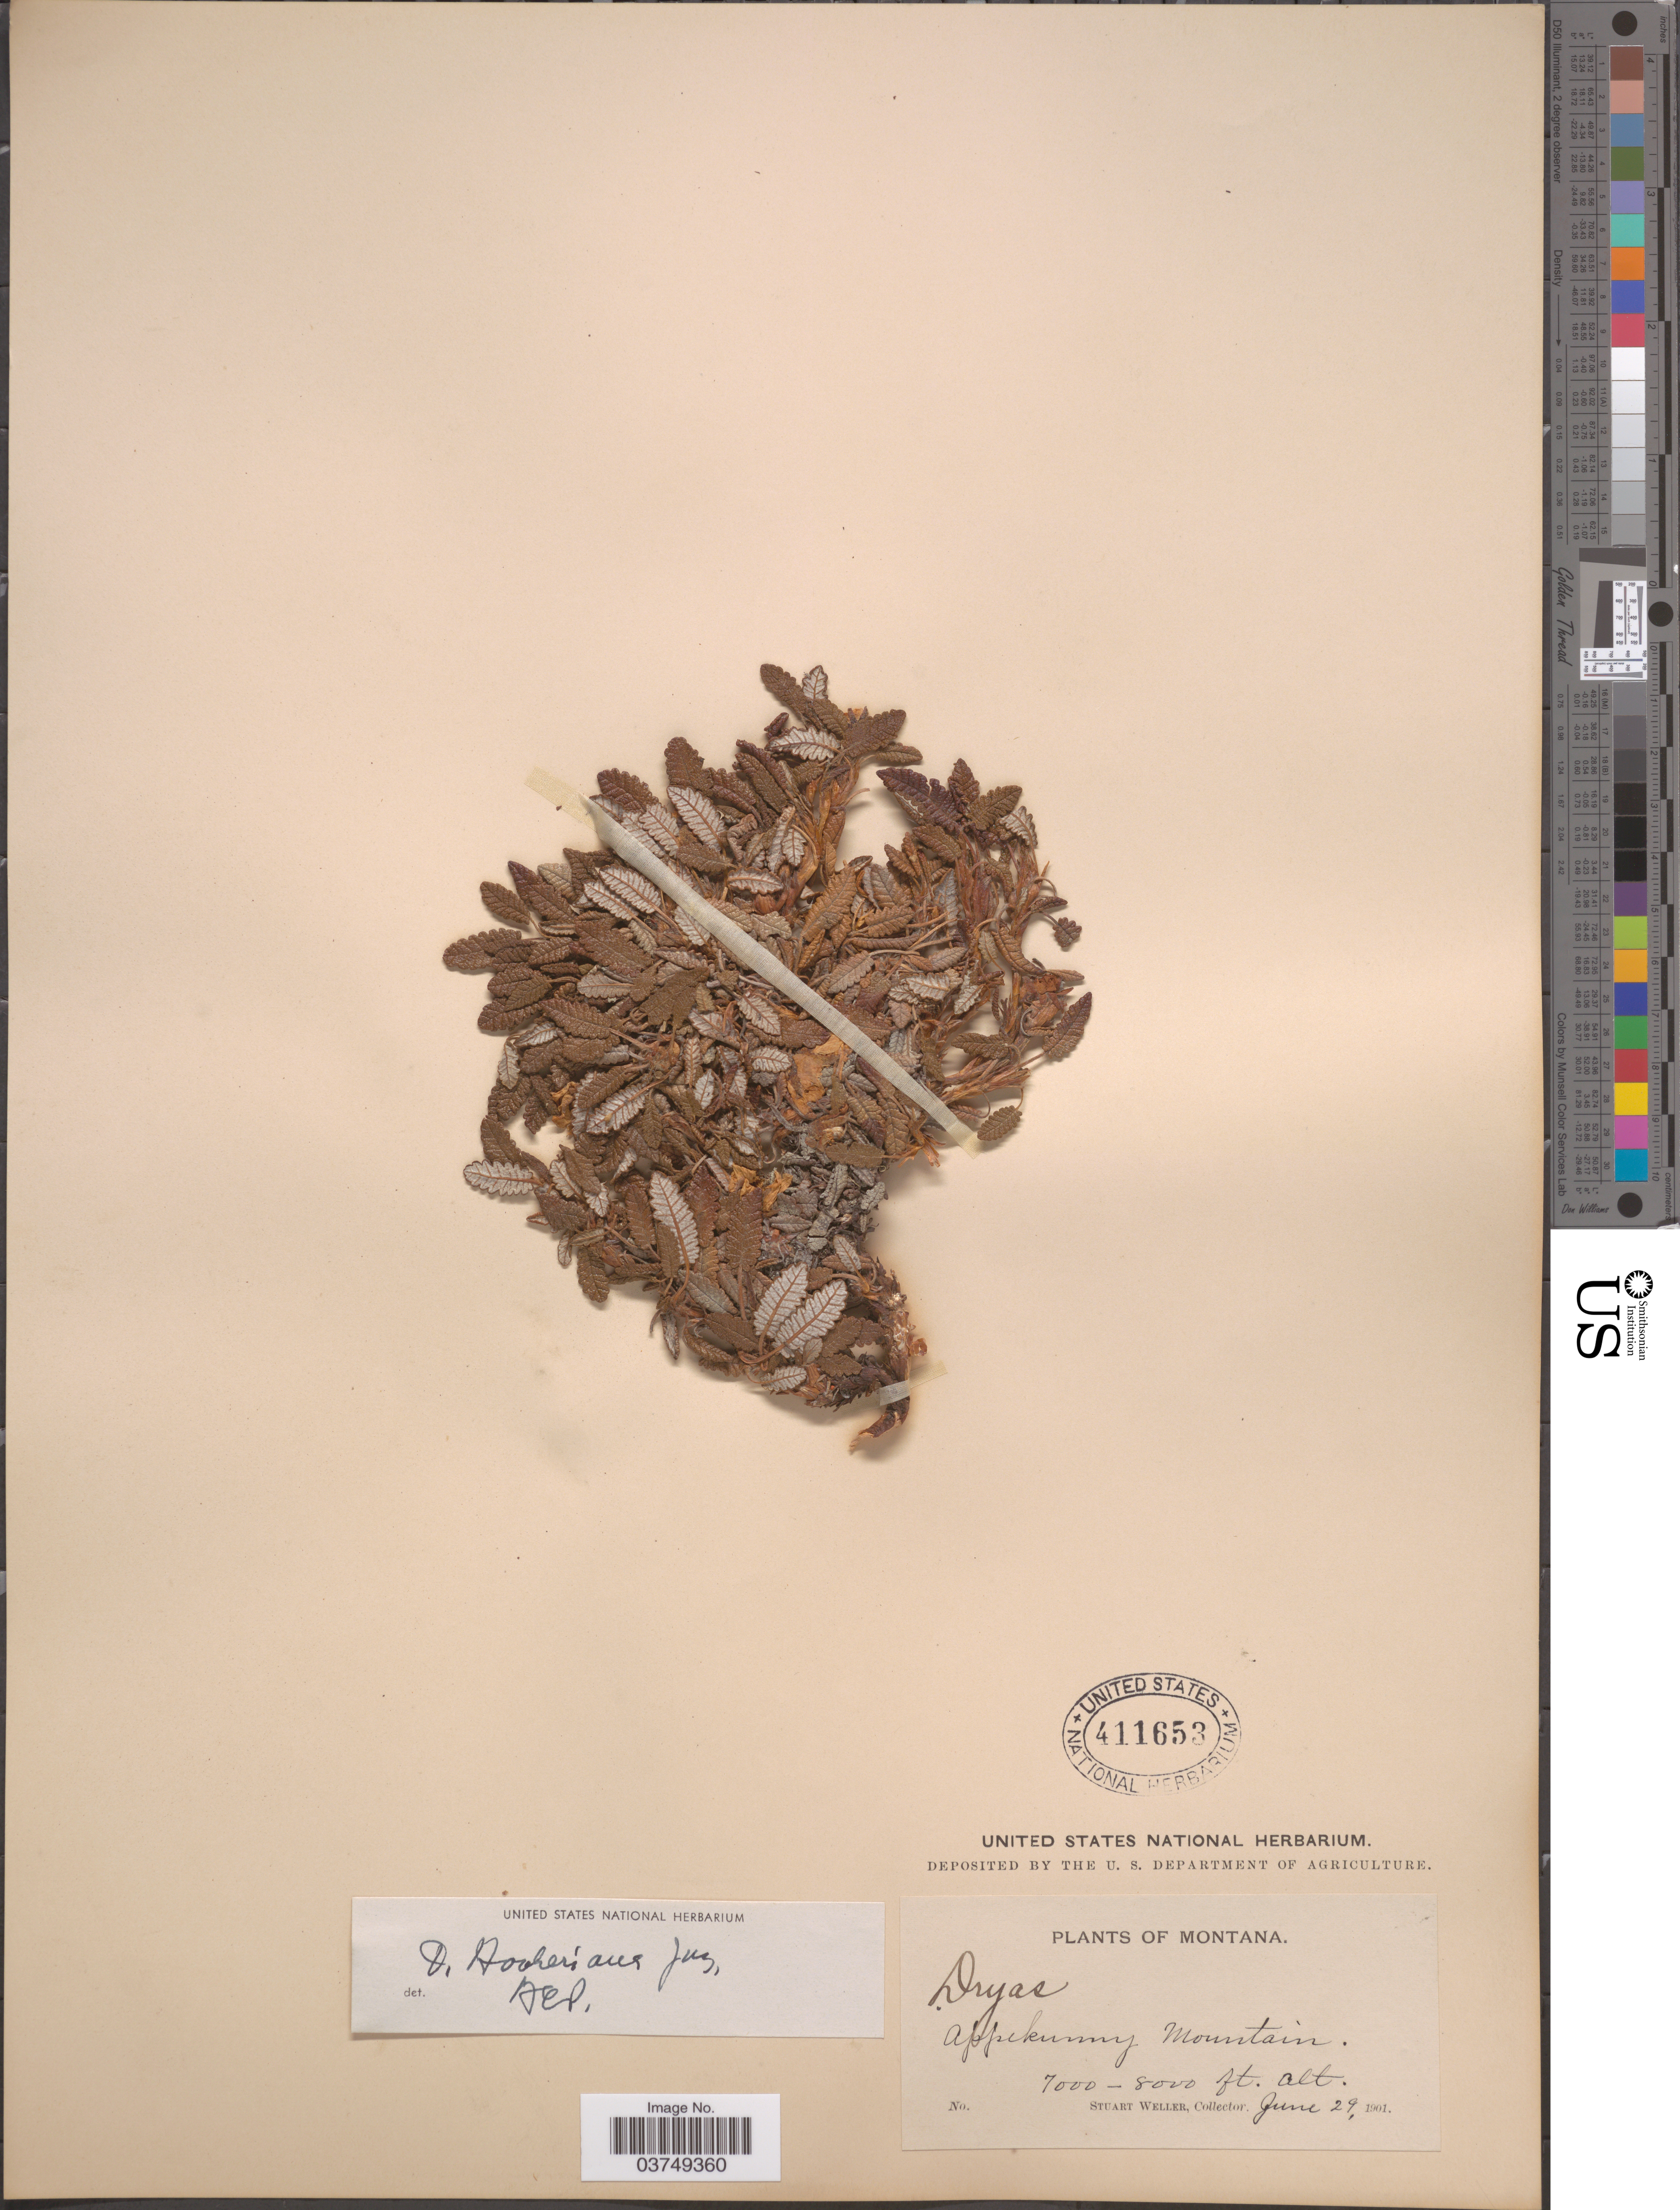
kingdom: Plantae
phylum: Tracheophyta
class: Magnoliopsida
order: Rosales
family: Rosaceae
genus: Dryas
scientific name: Dryas hookeriana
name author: Juz.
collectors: S. Weller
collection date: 1901-06-29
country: United States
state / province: Montana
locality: Appekunny Mountain.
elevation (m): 2134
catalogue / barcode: US 411653